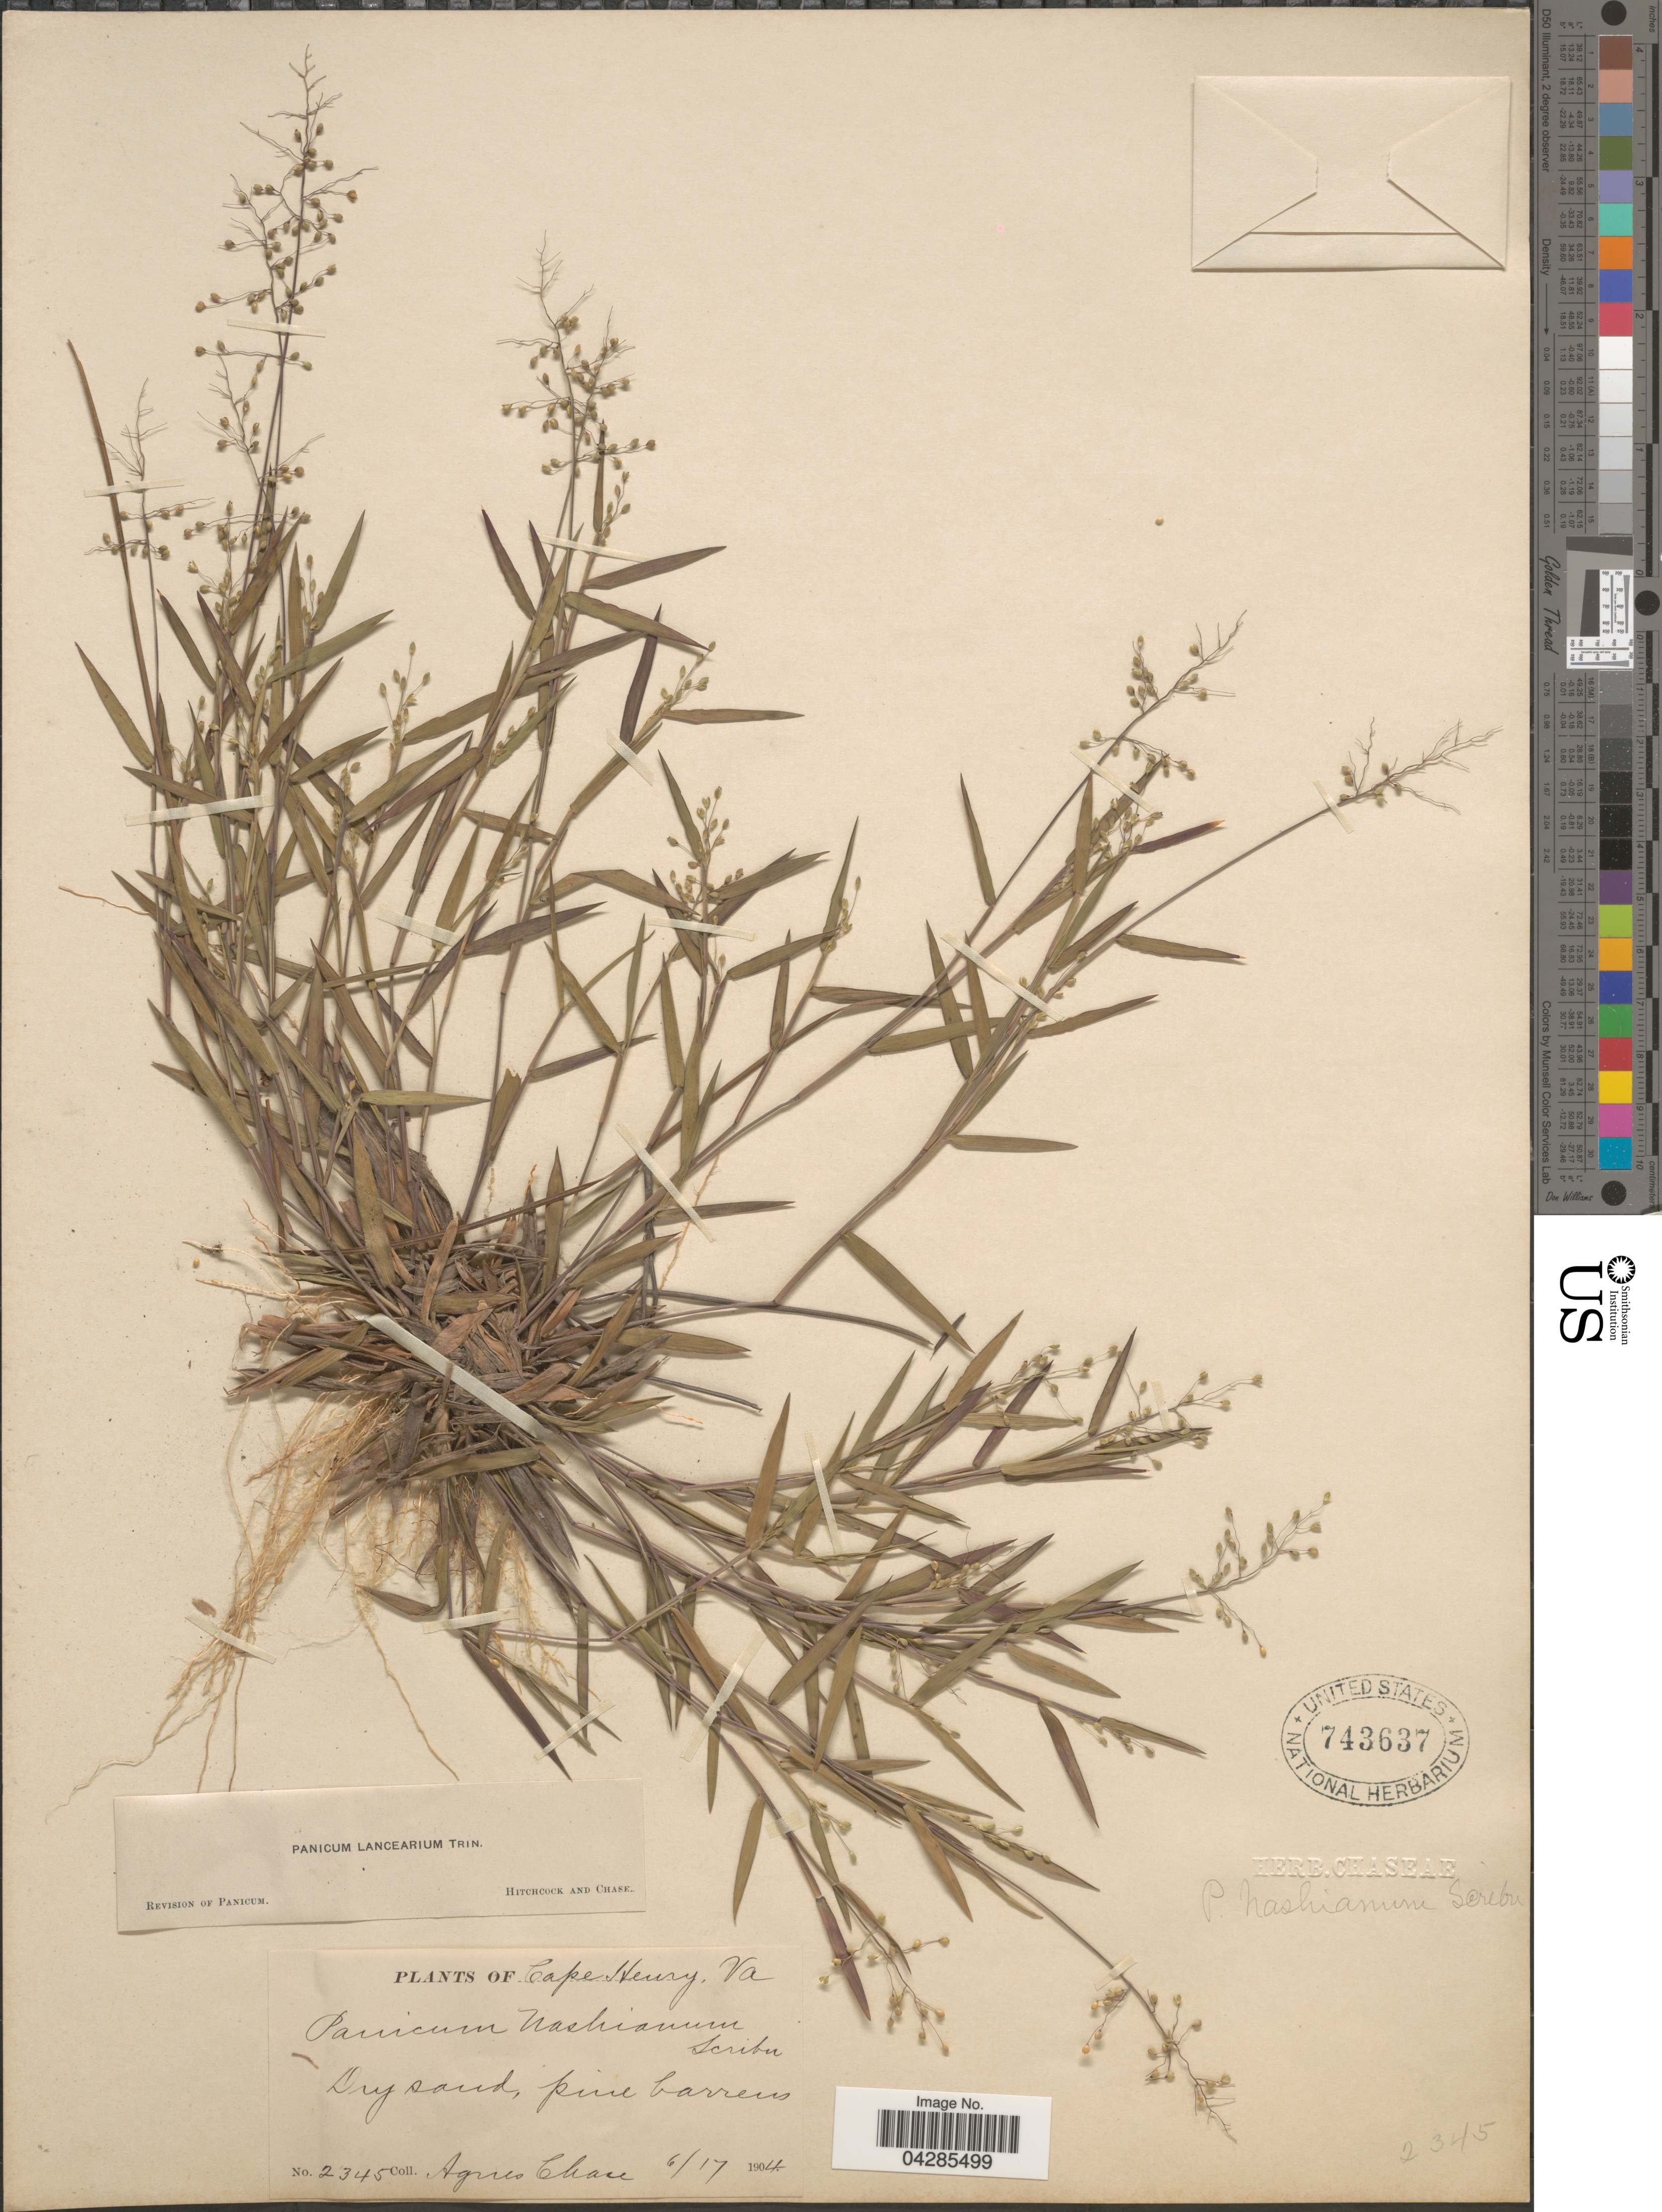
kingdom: Plantae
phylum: Tracheophyta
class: Liliopsida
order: Poales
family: Poaceae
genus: Dichanthelium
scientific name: Dichanthelium portoricense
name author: (Desv. ex Ham.) B.F. Hansen & Wunderlin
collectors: A. Chase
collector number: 2345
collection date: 1904-06-17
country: United States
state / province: Virginia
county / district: City of Virginia Beach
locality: Cape Henry. Dry sand, pine barrens.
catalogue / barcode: US 743637